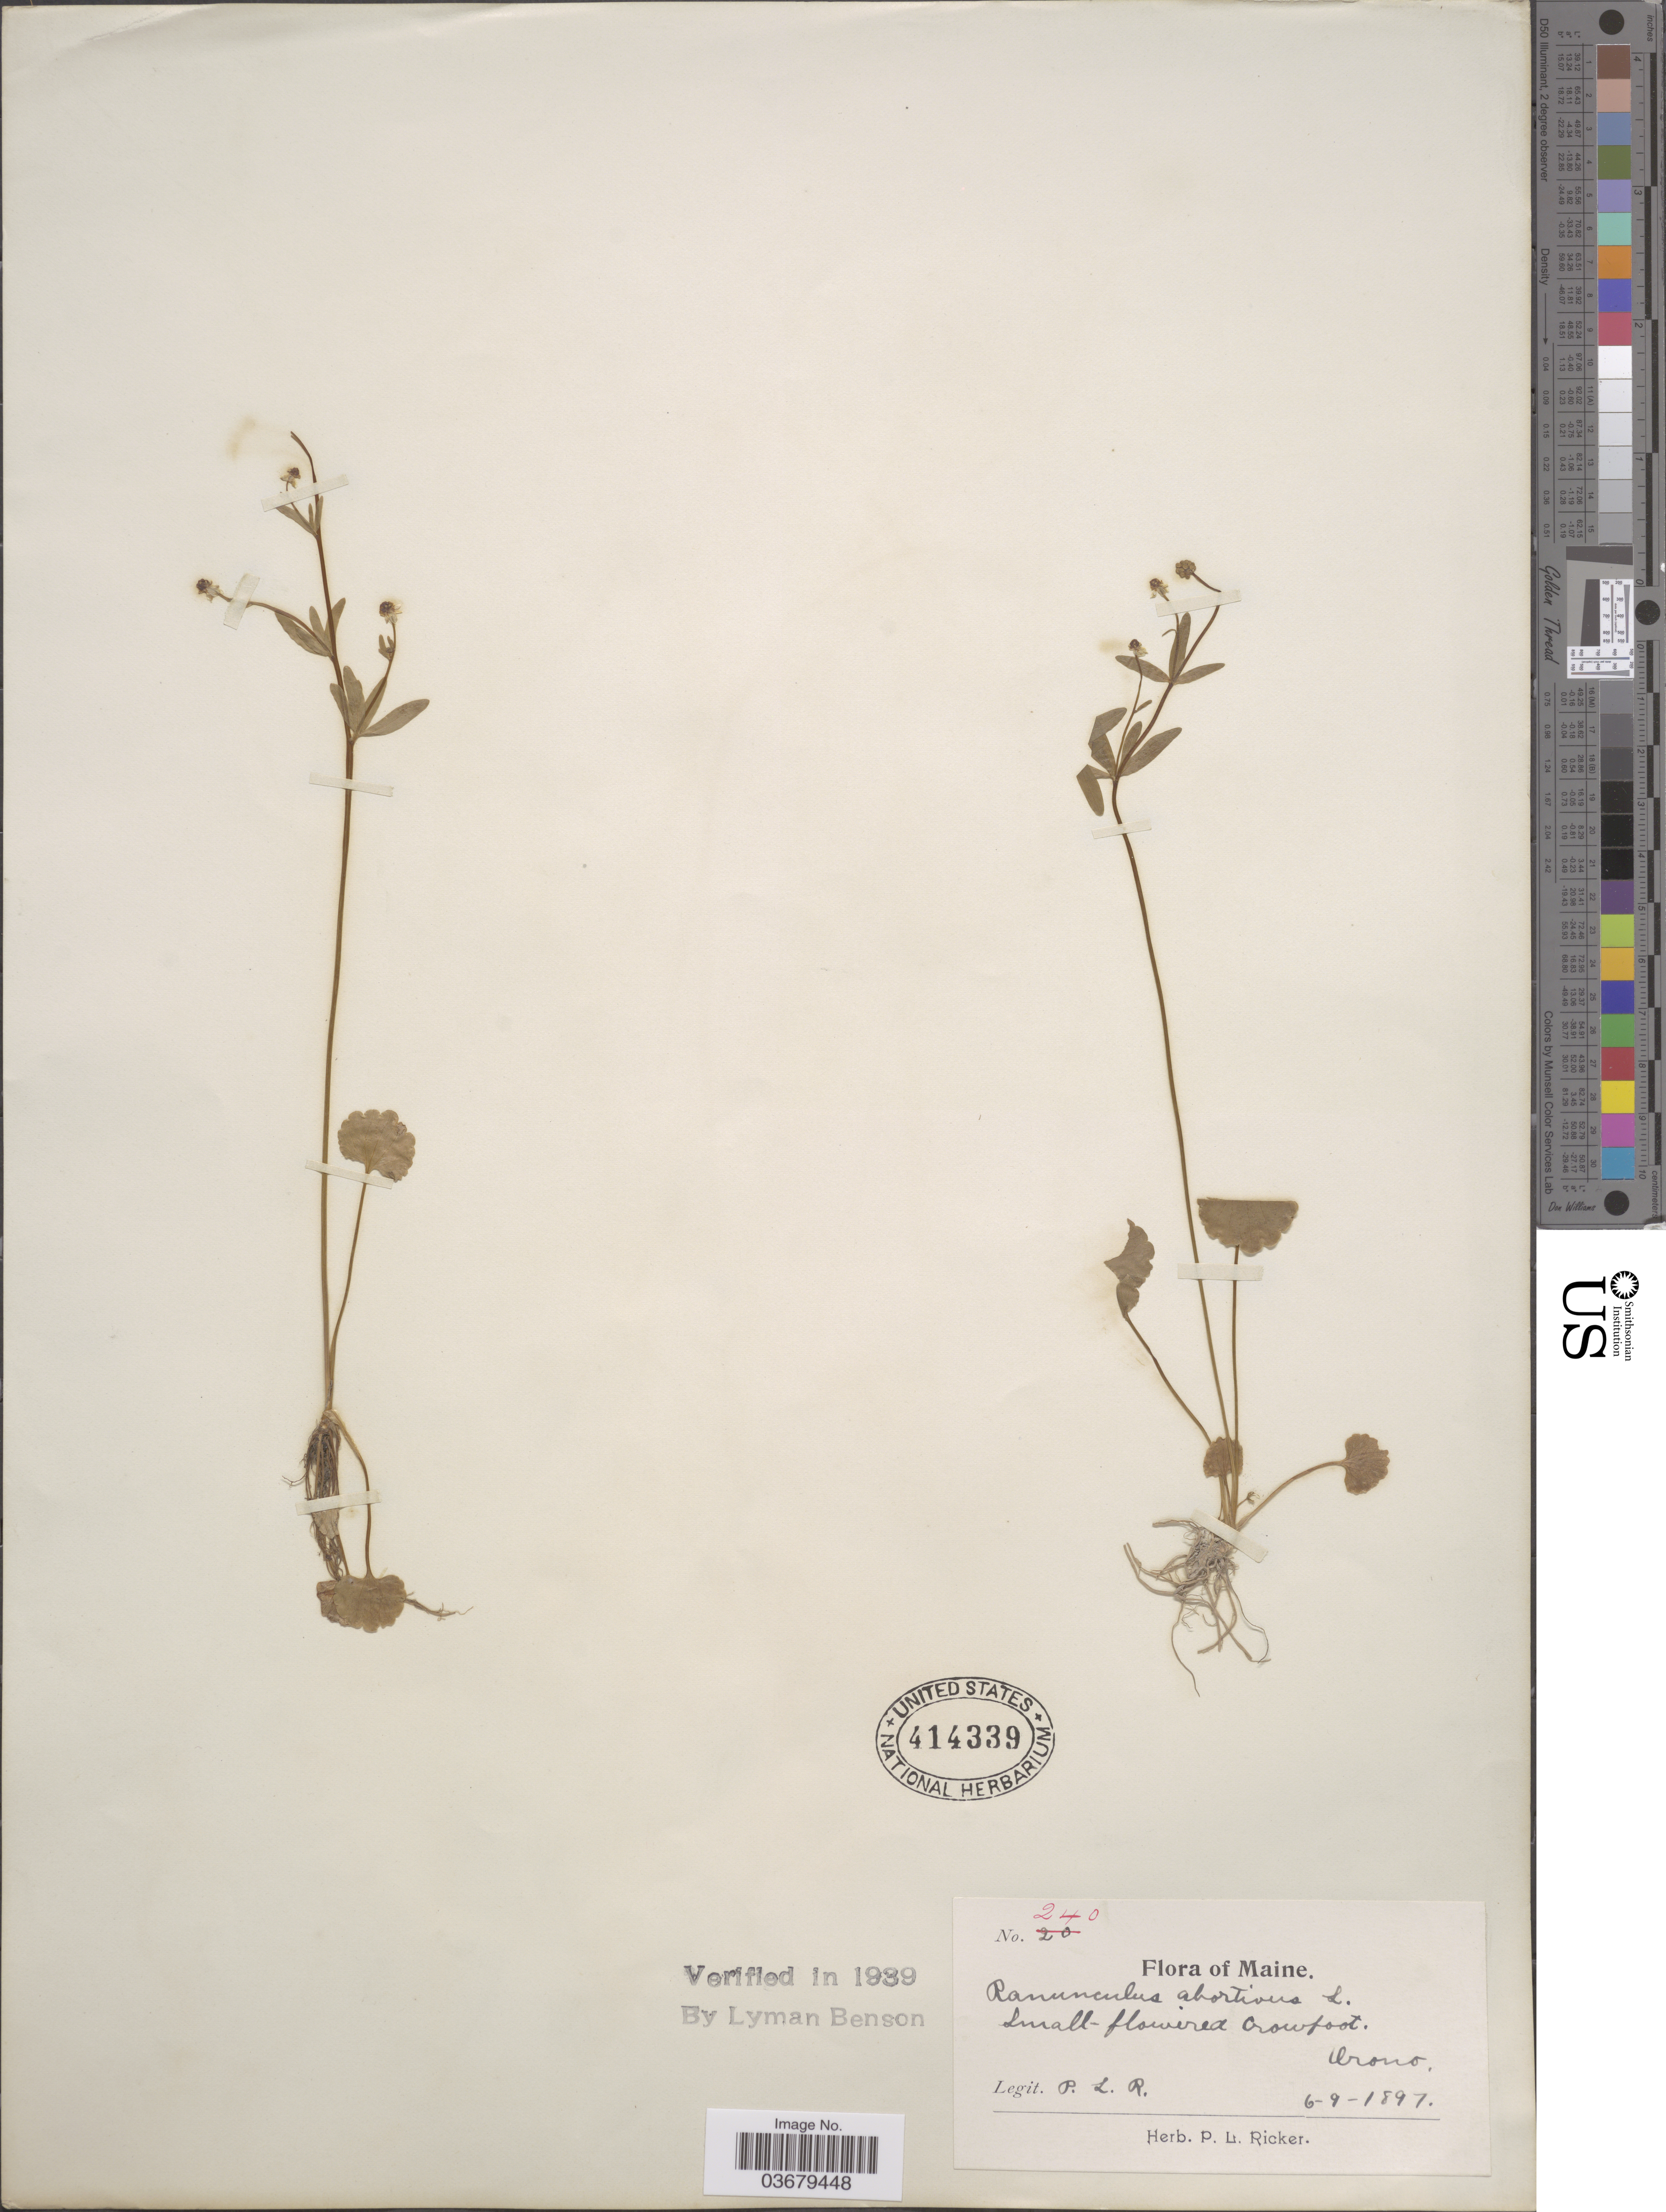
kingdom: Plantae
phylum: Tracheophyta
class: Magnoliopsida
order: Ranunculales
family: Ranunculaceae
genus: Ranunculus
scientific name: Ranunculus abortivus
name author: L.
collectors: P. Ricker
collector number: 240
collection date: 1897-06-09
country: United States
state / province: Maine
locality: Orono.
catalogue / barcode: US 414339